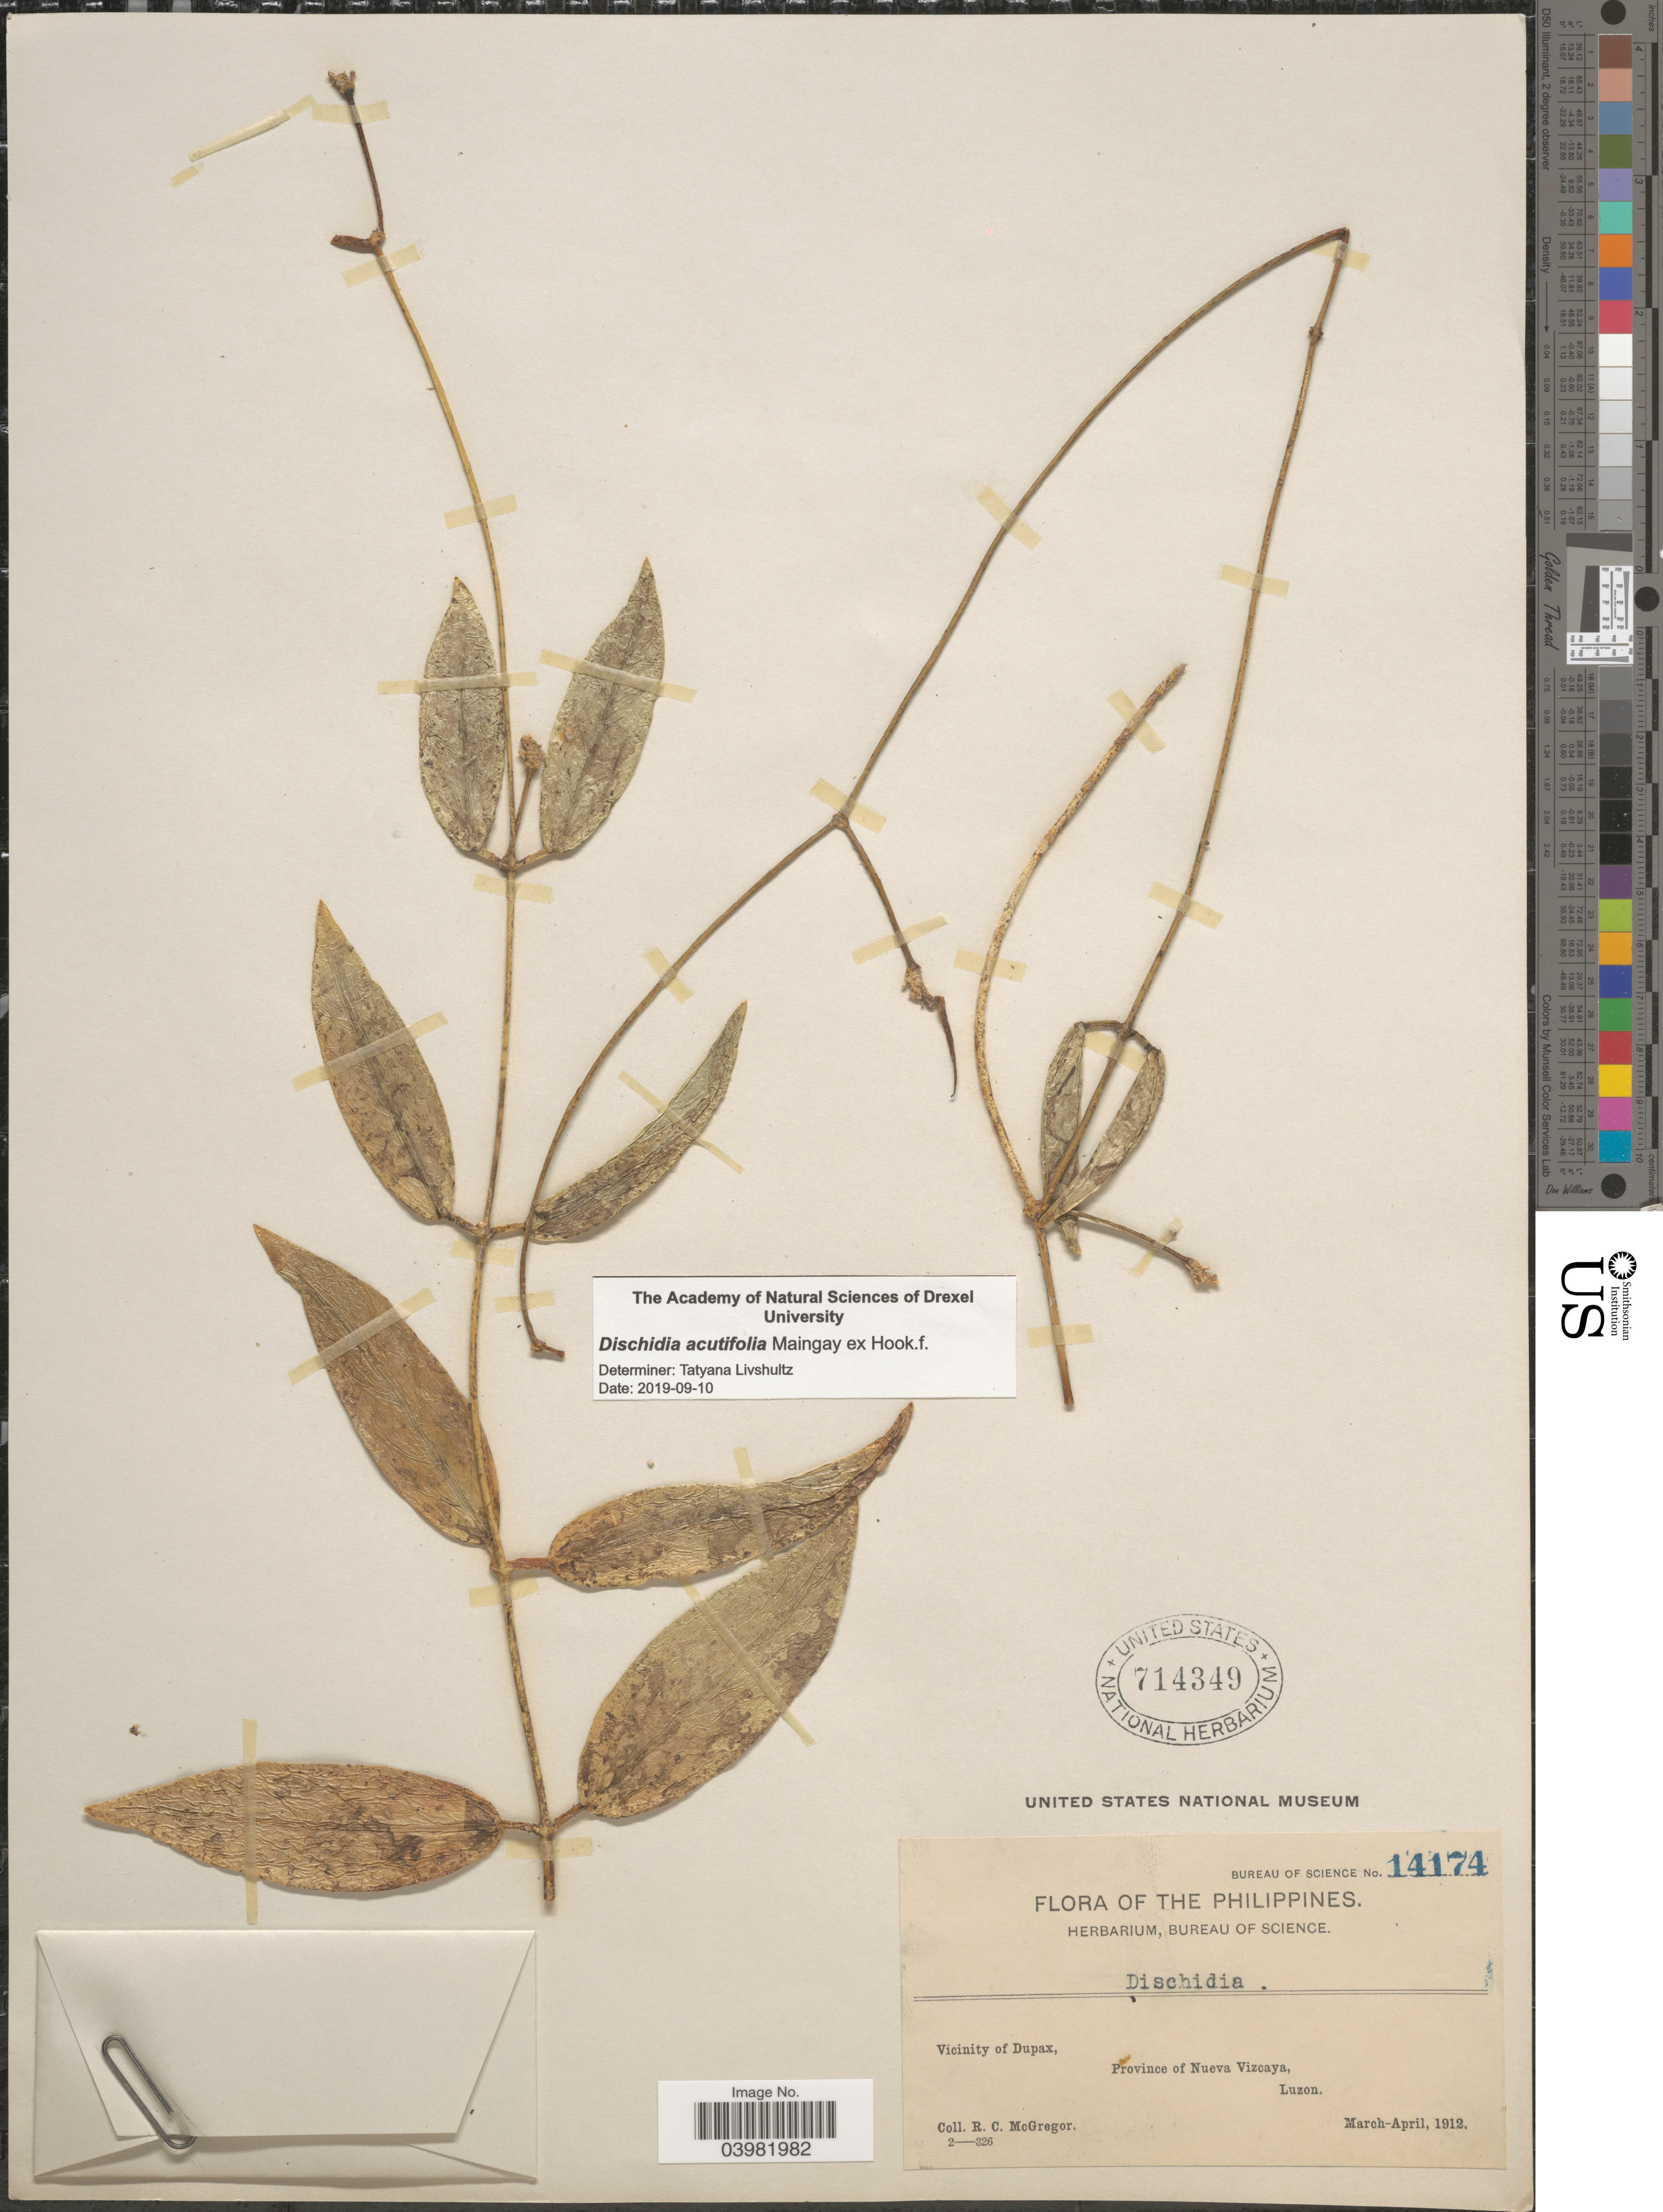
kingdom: Plantae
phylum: Tracheophyta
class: Magnoliopsida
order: Gentianales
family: Apocynaceae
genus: Dischidia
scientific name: Dischidia acutifolia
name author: Maingay ex Hook. f.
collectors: R. C. McGregor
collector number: Bureau of Science 14174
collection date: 1912-03/1912-04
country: Philippines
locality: Vicinity of Dupax, Province of Nueva Vizcaya, Luzon.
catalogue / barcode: US 714349